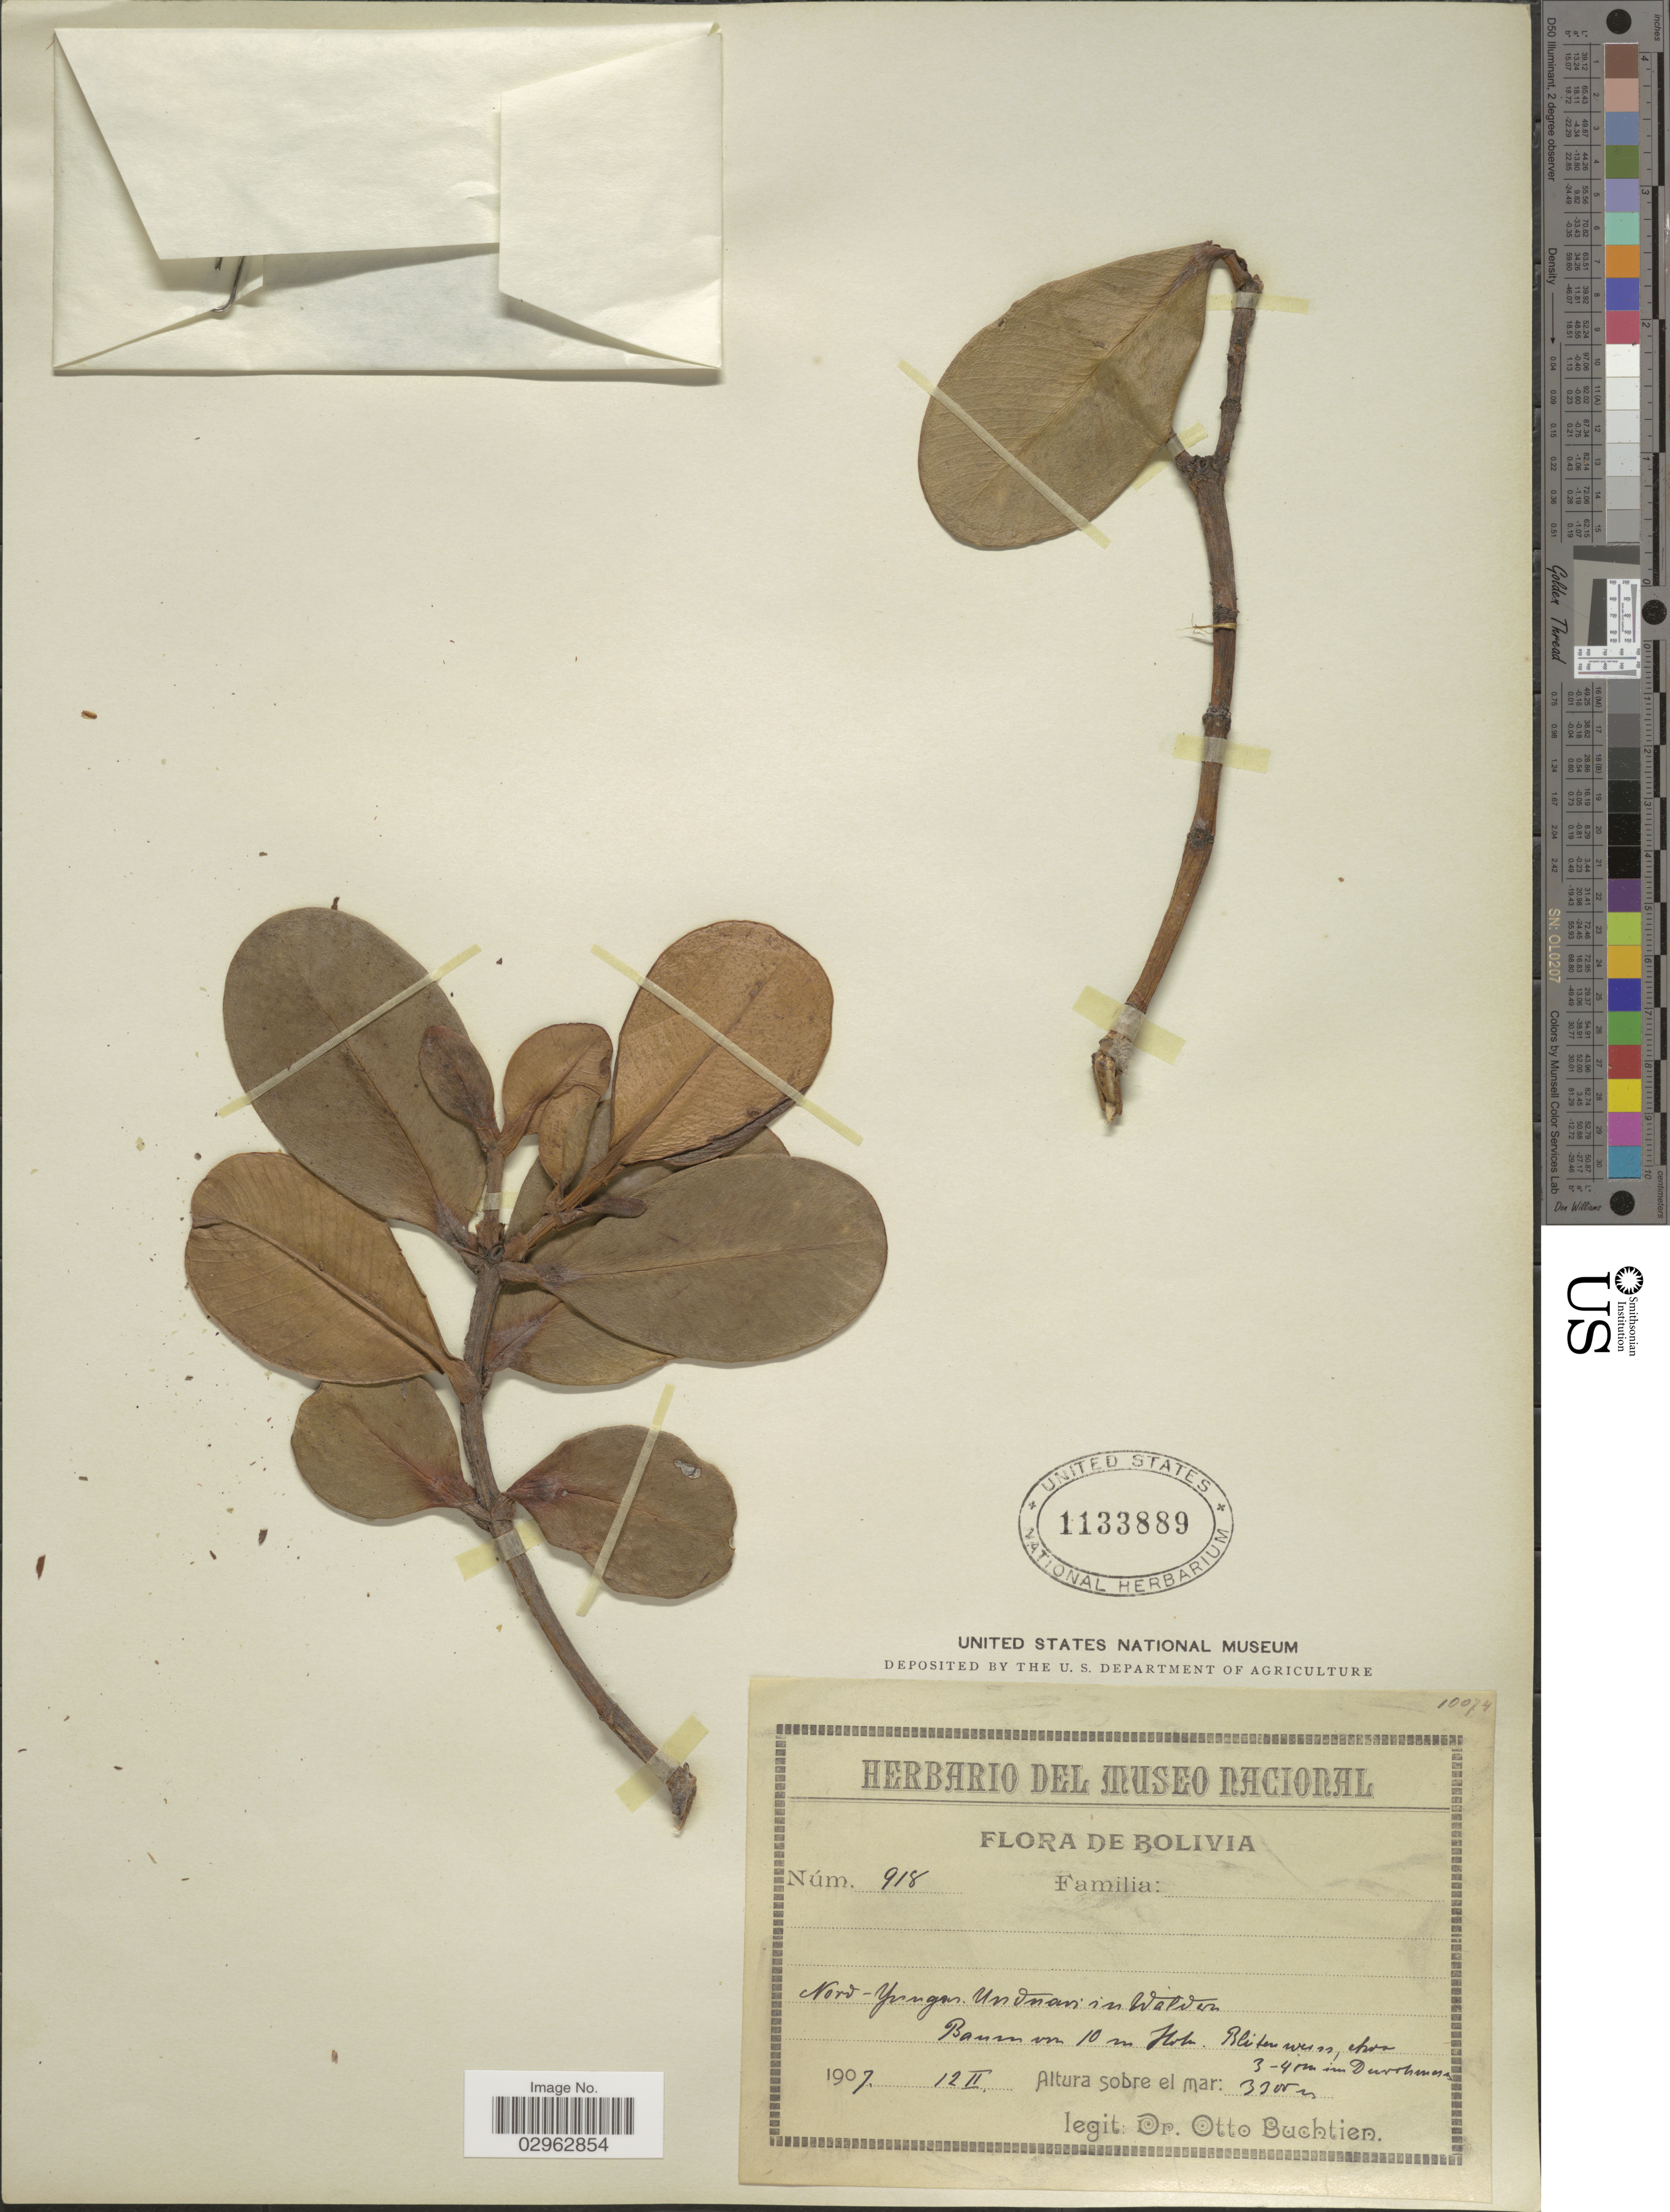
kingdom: Plantae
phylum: Tracheophyta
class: Magnoliopsida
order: Malpighiales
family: Clusiaceae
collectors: O. Buchtien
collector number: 918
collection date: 1907-02-12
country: Bolivia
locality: Nord-Yungas. Unduavi in Wàldern.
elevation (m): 3300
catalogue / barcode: US 1133889